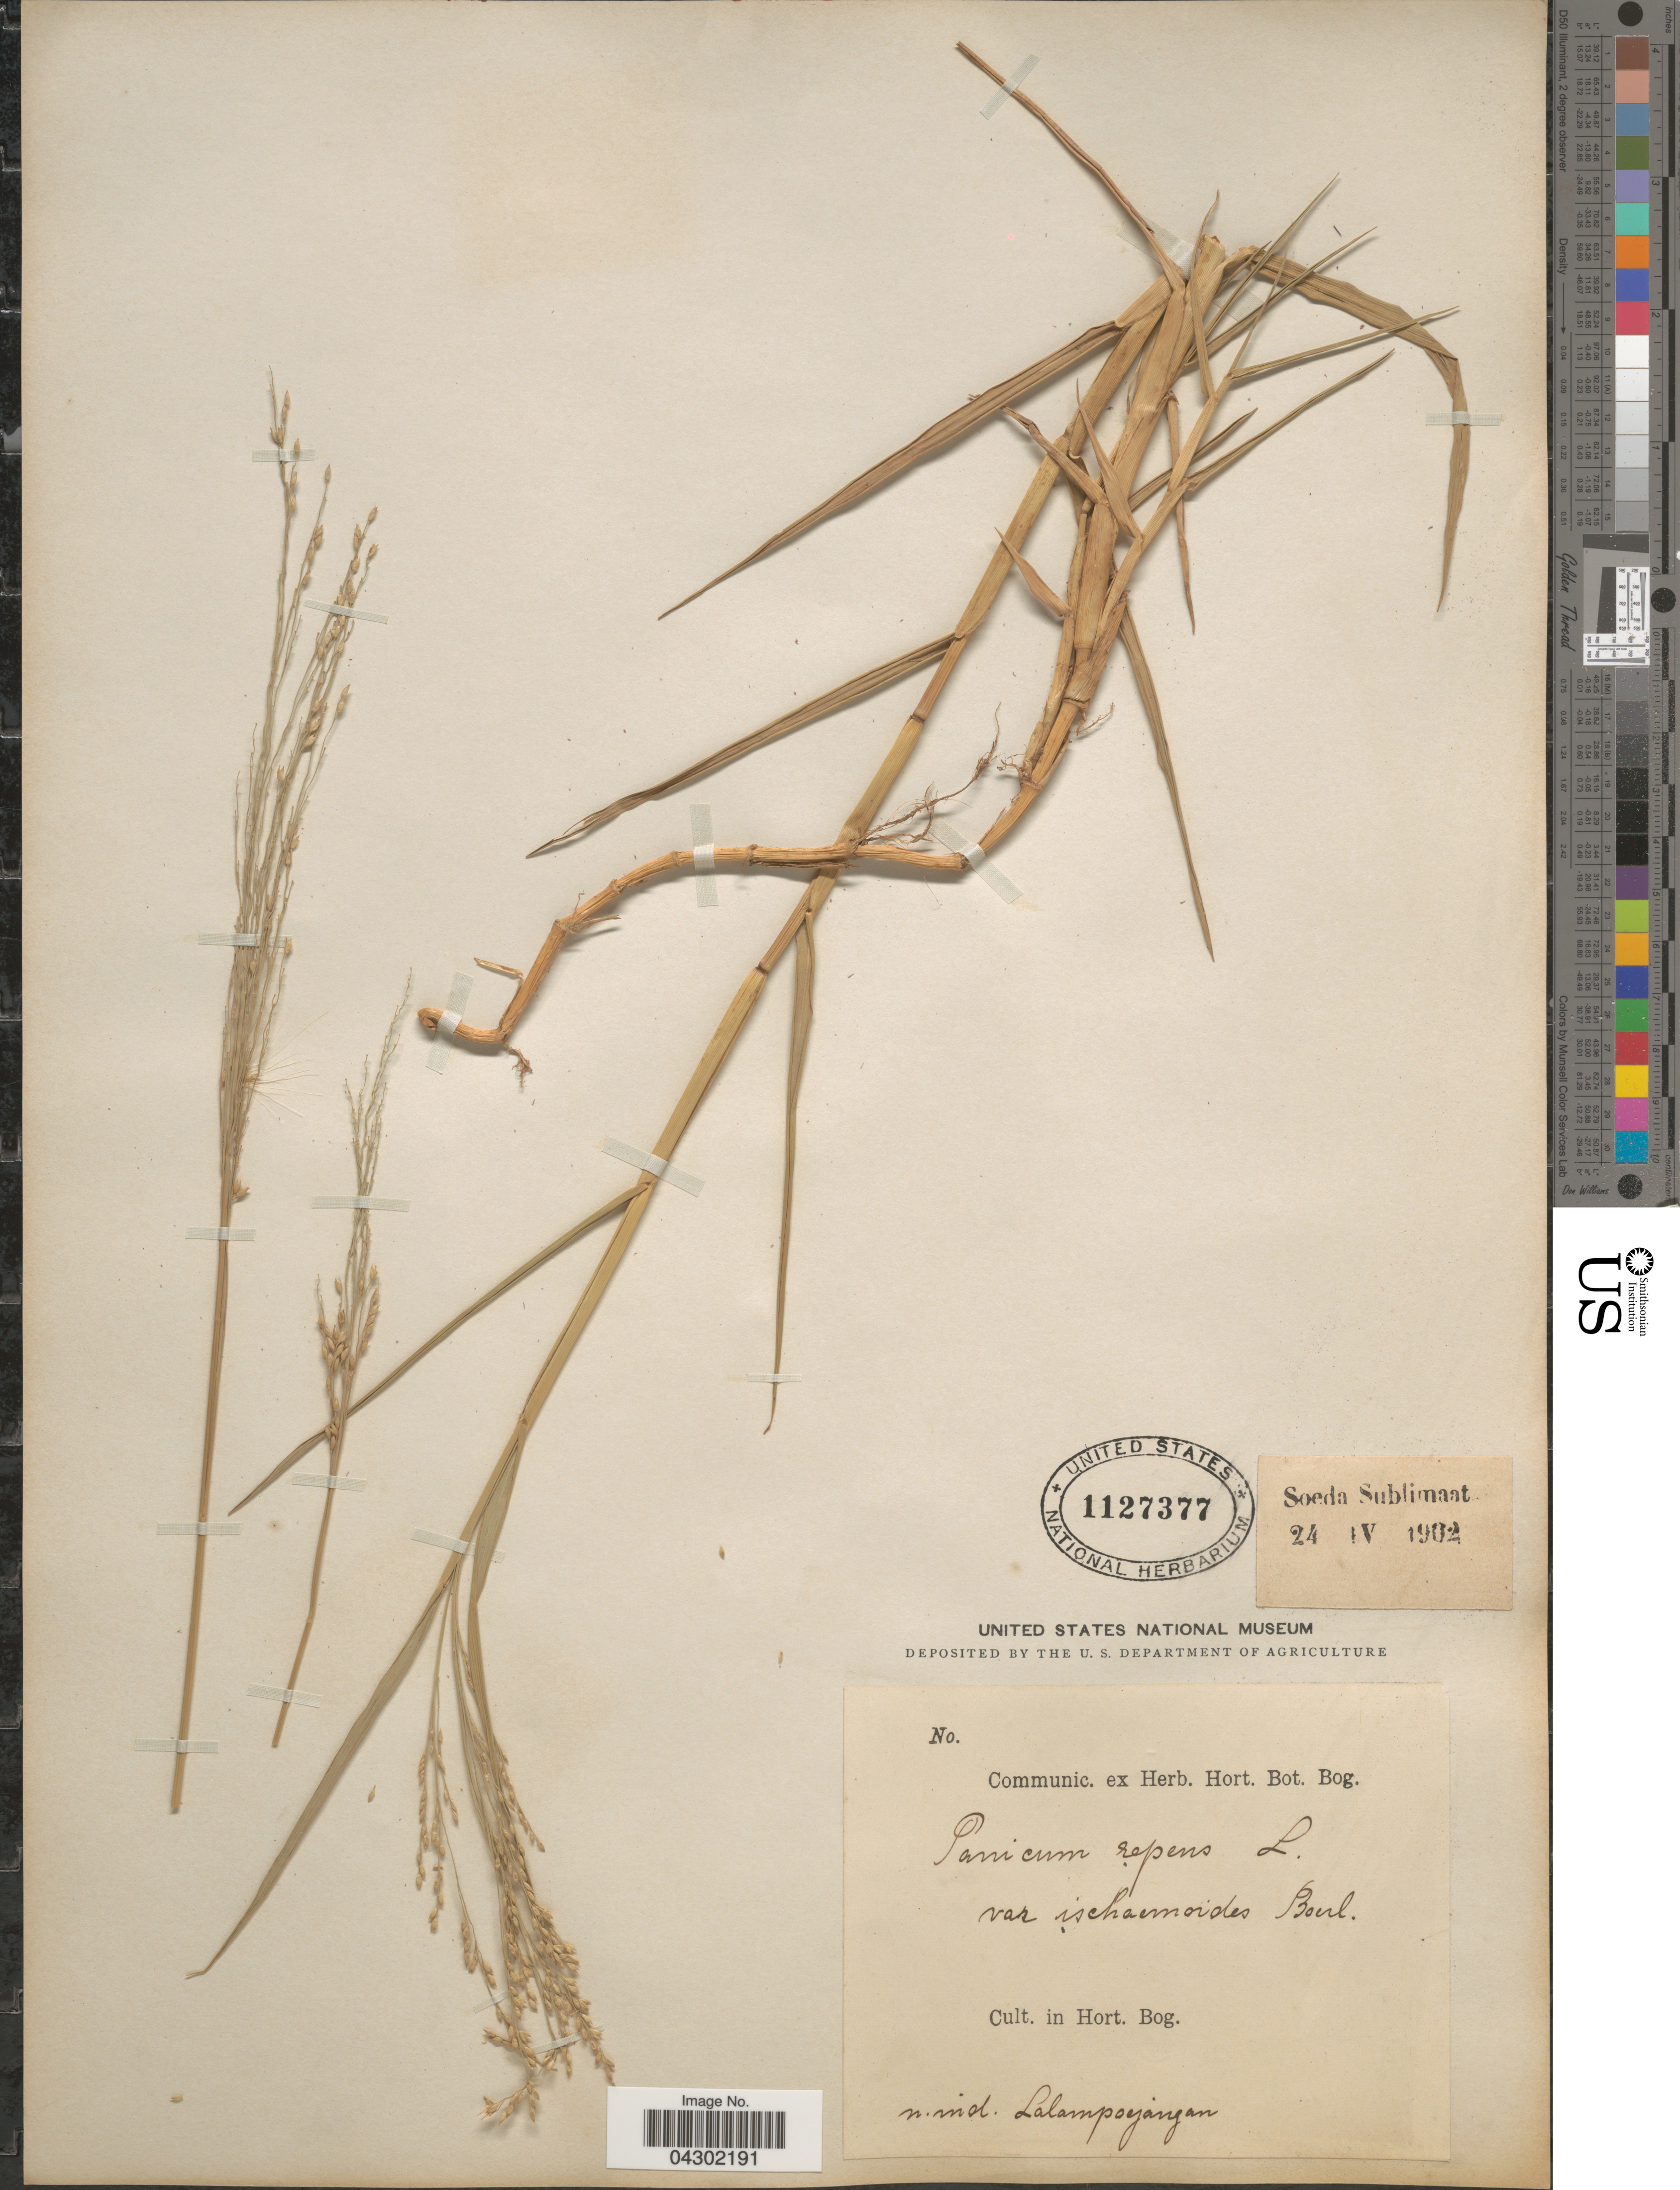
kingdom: Plantae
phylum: Tracheophyta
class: Liliopsida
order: Poales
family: Poaceae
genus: Panicum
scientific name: Panicum repens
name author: L.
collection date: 1902-04-24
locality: In Hort. Bog.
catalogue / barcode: US 1127377